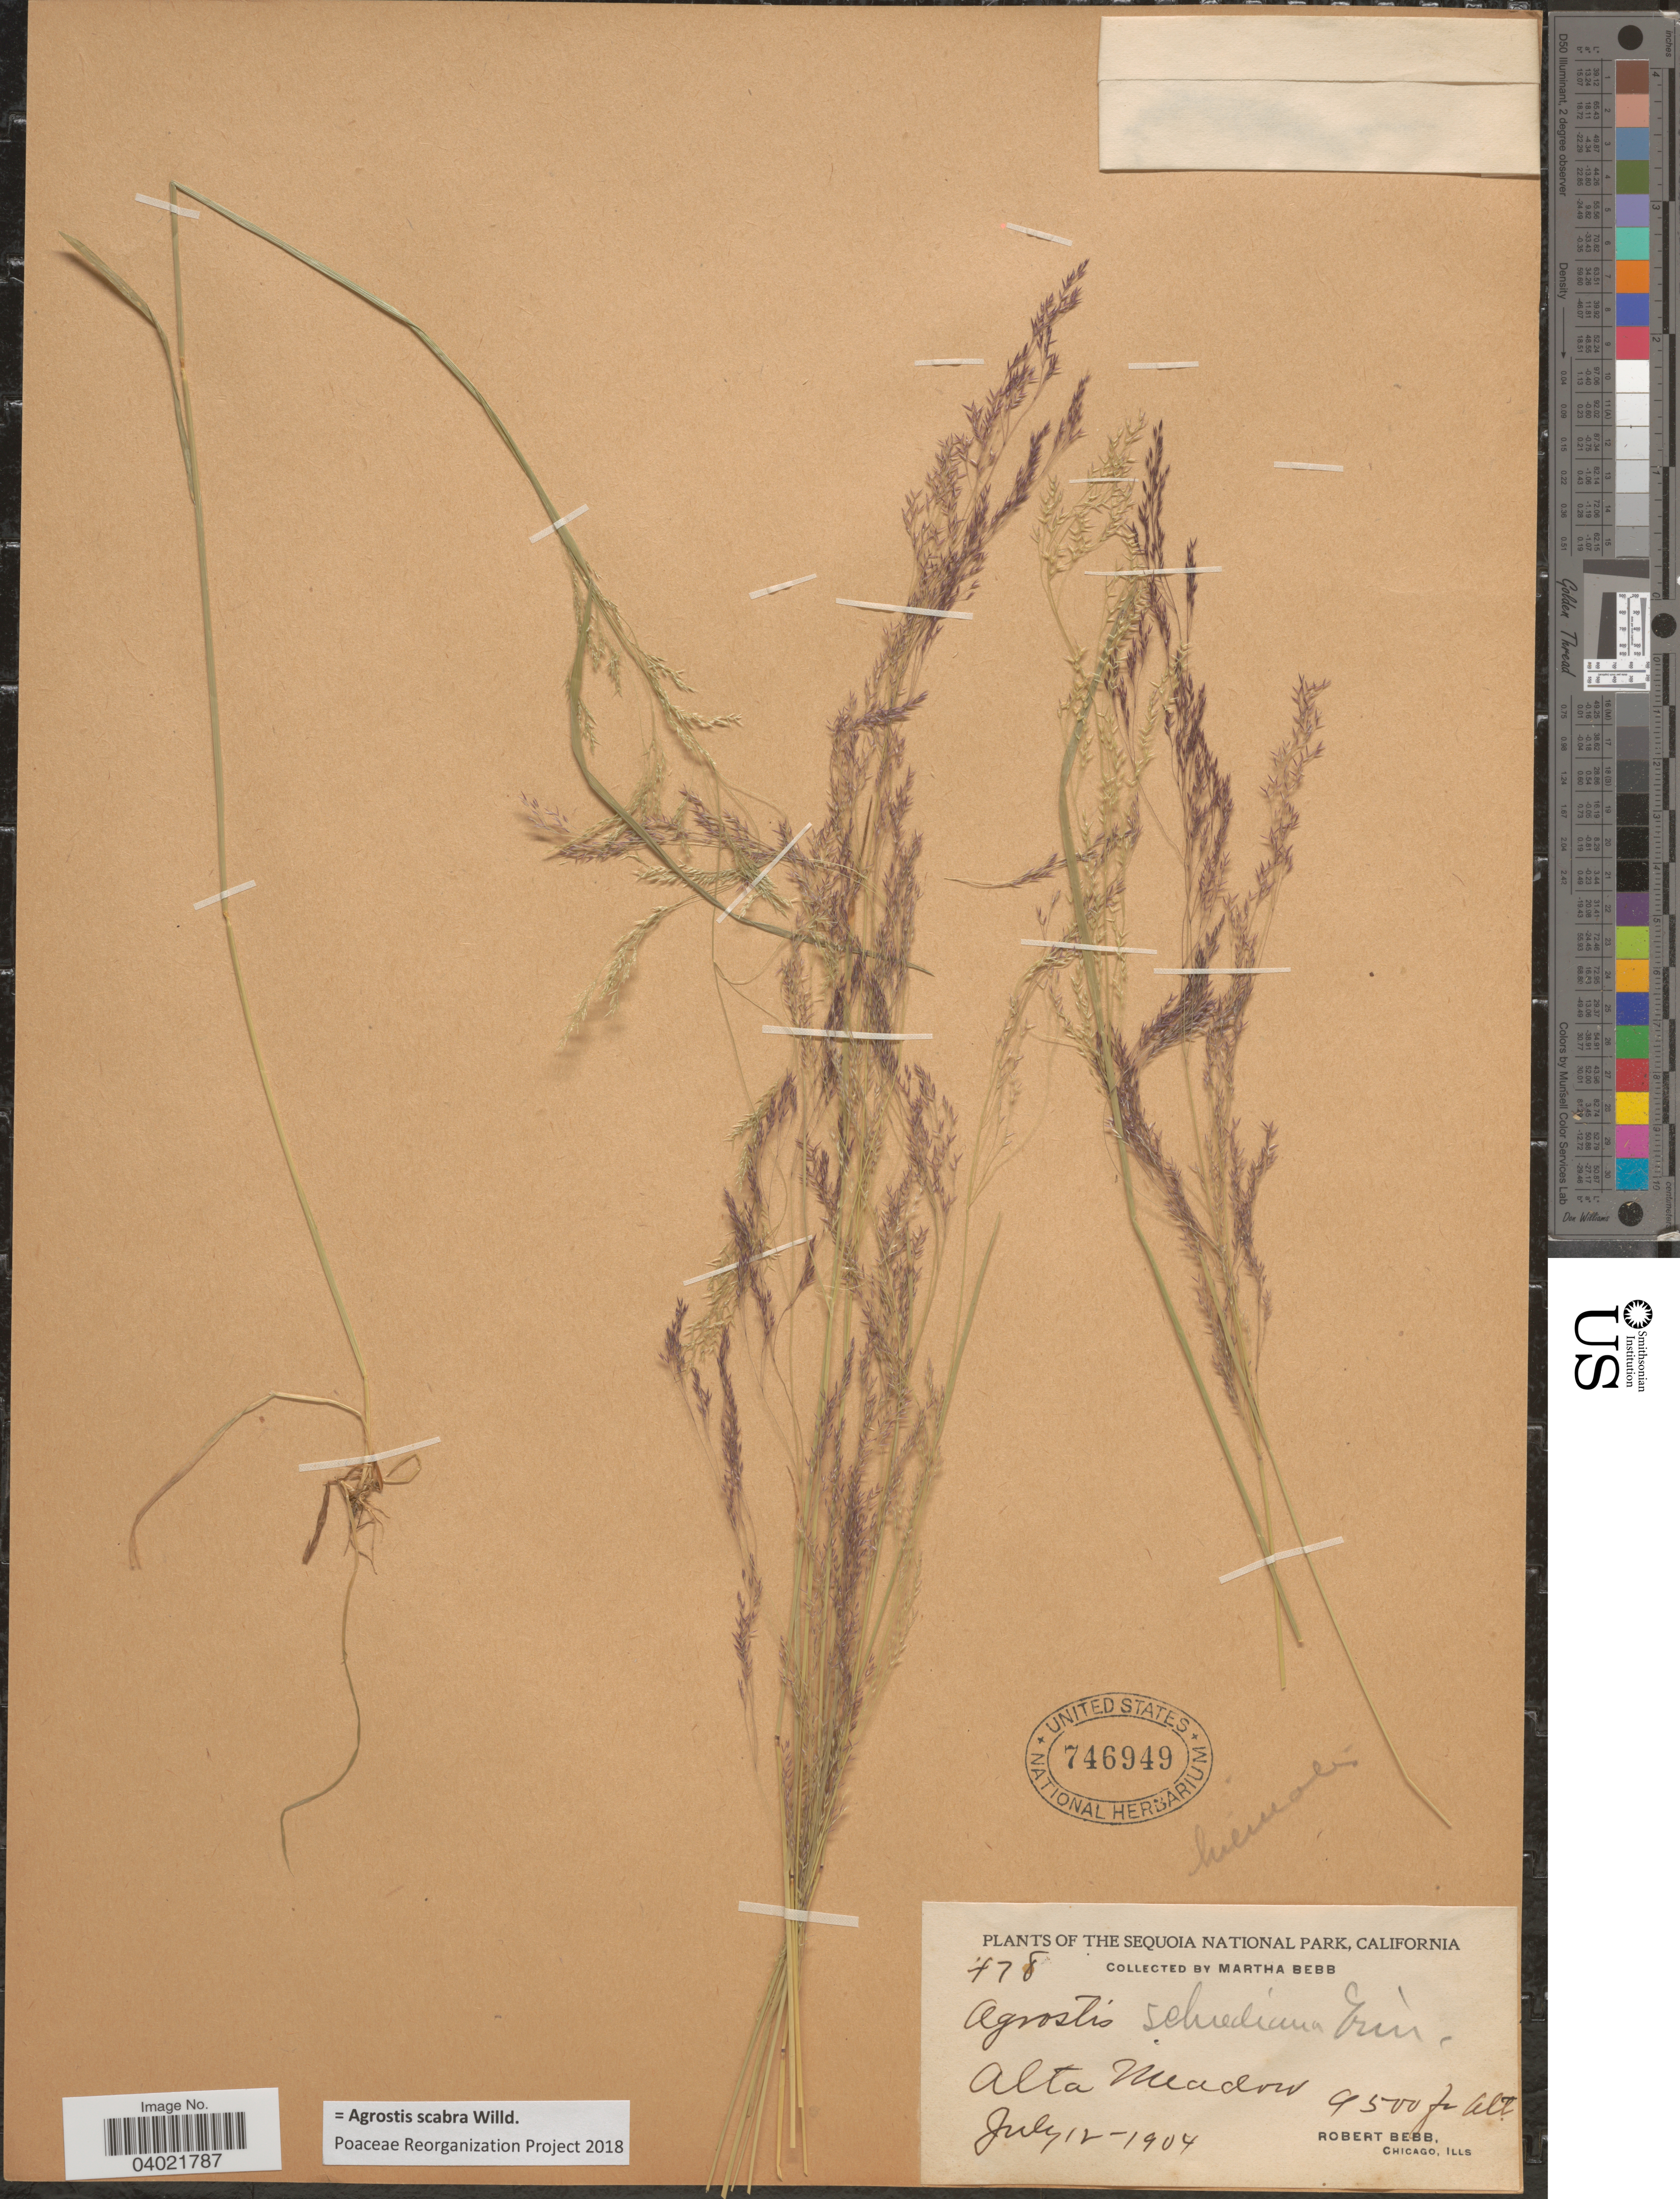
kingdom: Plantae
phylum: Tracheophyta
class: Liliopsida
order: Poales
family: Poaceae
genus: Agrostis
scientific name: Agrostis scabra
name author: Willd.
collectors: R. Bebb & M. Bebb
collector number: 478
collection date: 1904-07-12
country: United States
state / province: California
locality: Sequoia National Park. Alta Meadow.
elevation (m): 2896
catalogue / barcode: US 746949